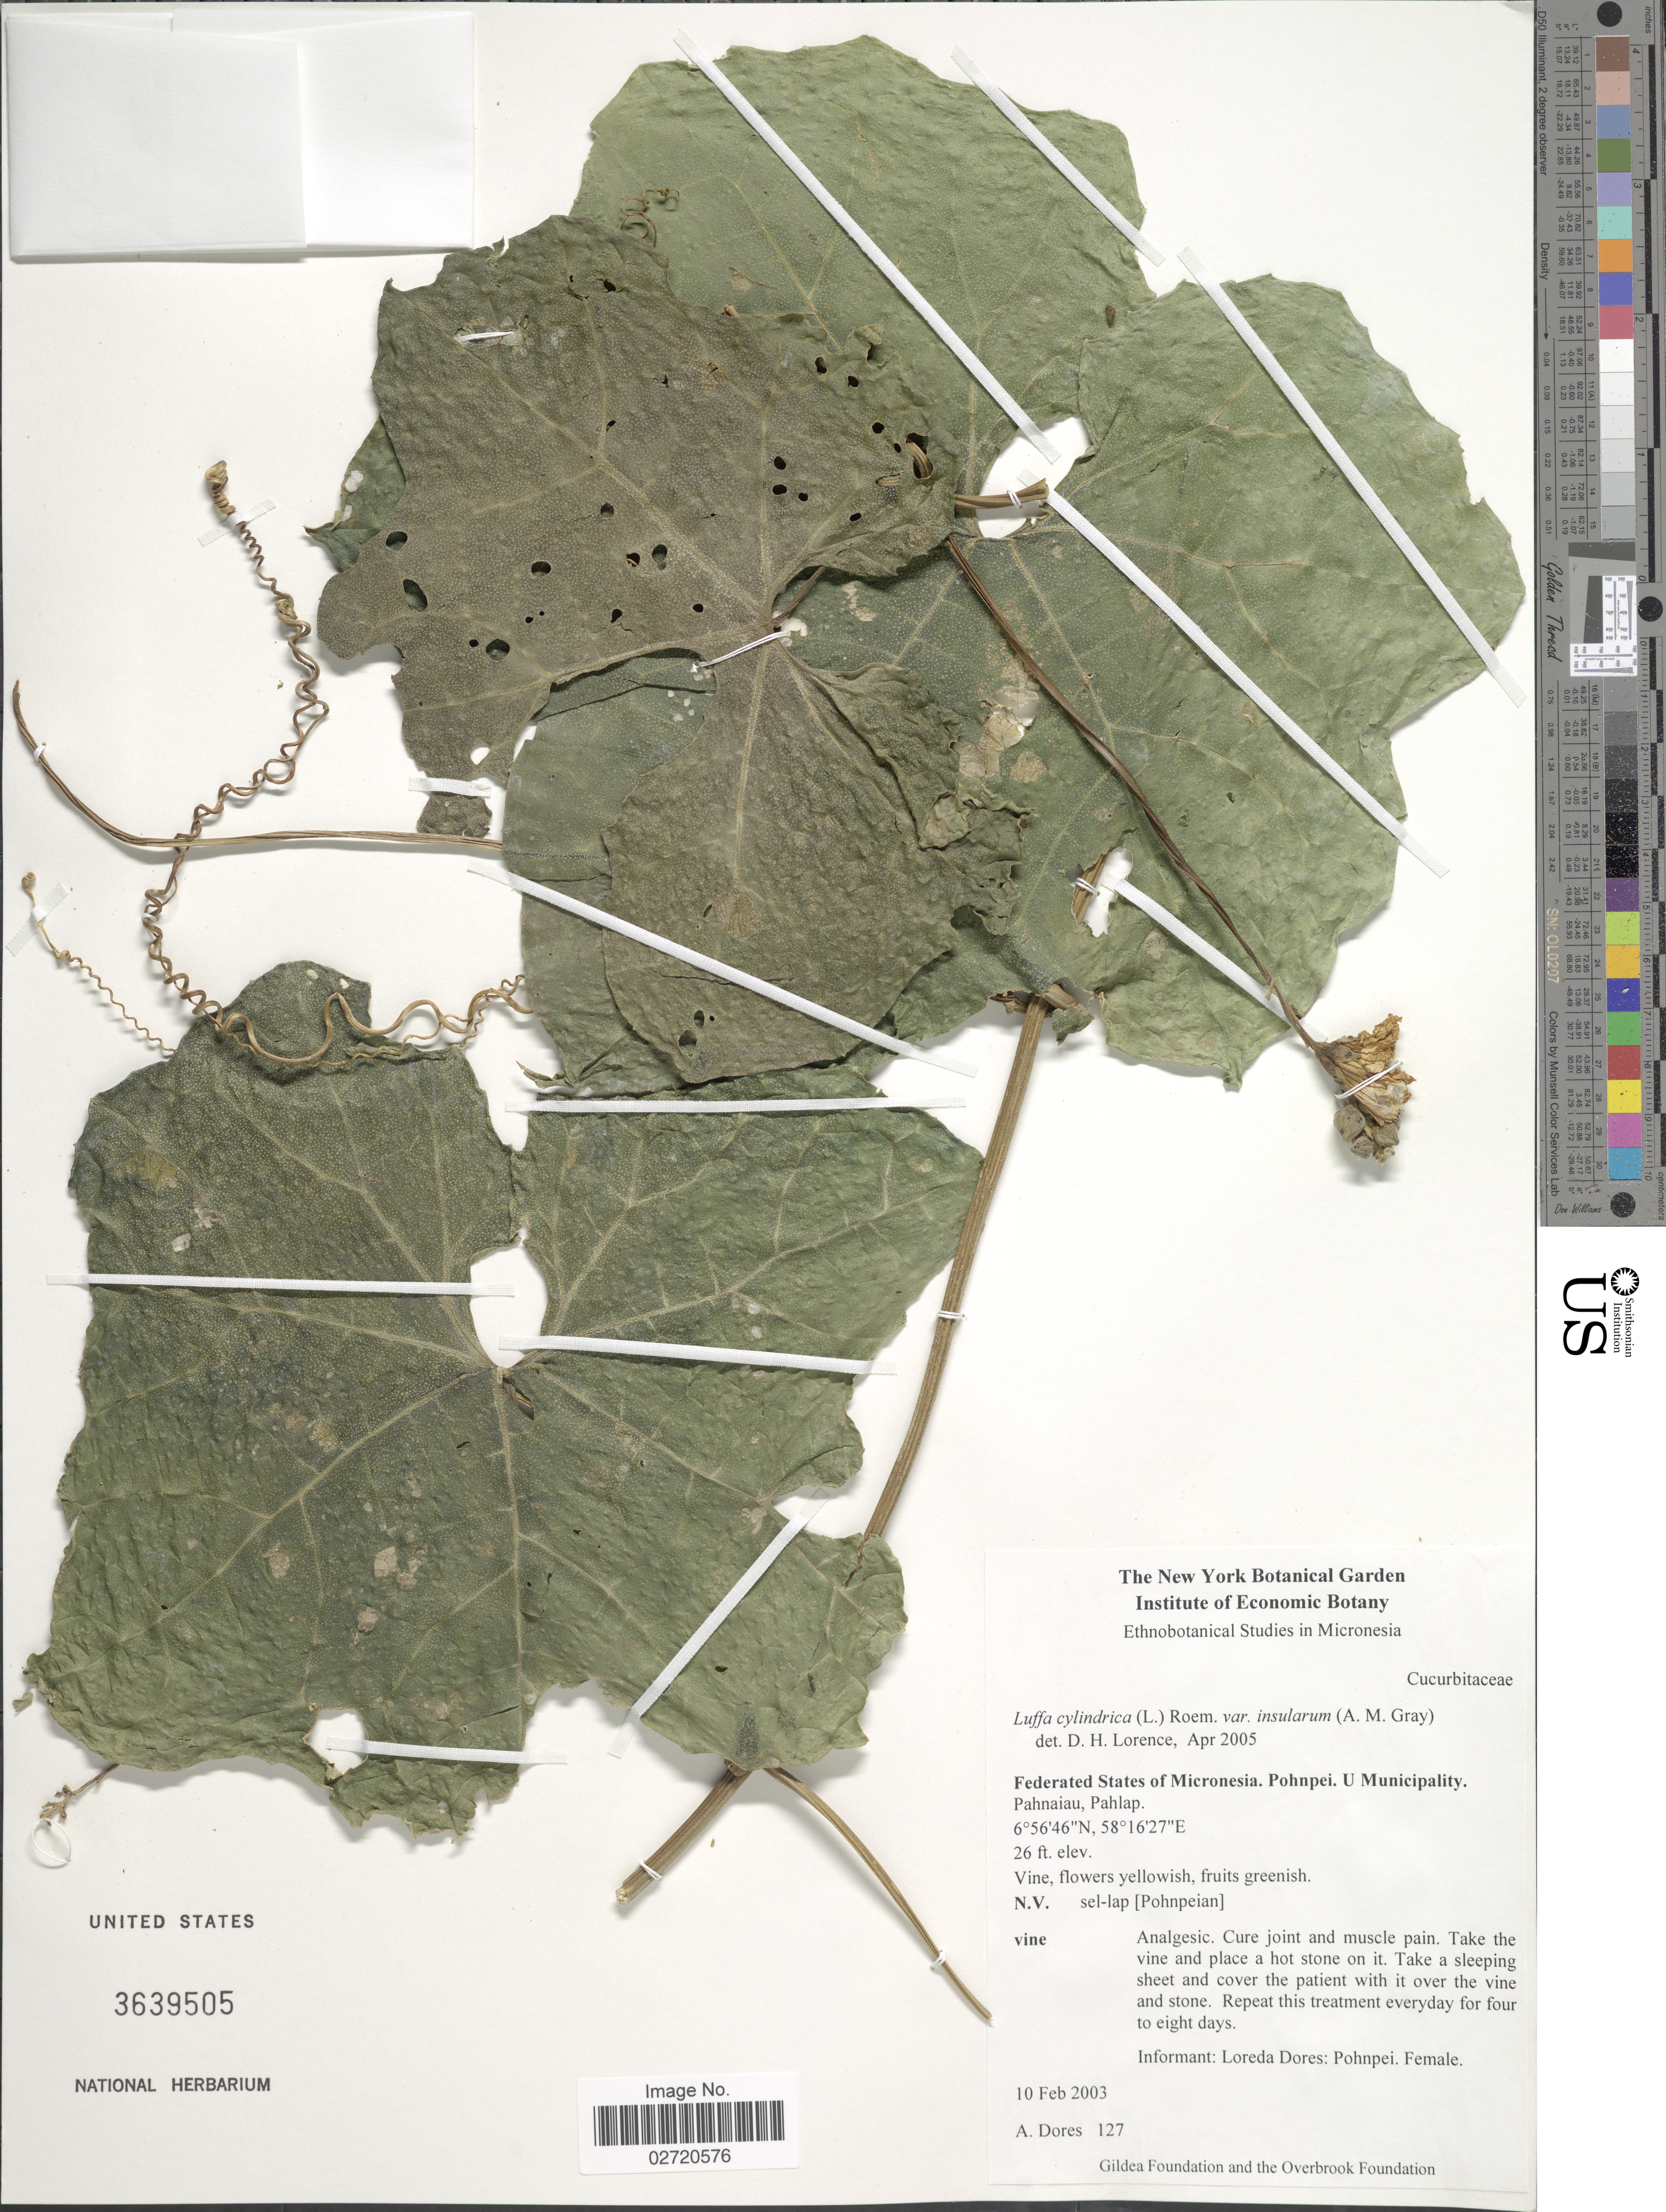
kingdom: Plantae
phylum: Tracheophyta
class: Magnoliopsida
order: Cucurbitales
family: Cucurbitaceae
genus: Luffa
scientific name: Luffa aegyptiaca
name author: Mill.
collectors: A. Dores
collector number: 127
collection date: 2003-02-10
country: Micronesia, Federated States of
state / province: Pohnpei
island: Pohnpei [Ponape]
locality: U Municipality. Pahnaiau, Pahlap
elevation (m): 8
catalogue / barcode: US 3639505